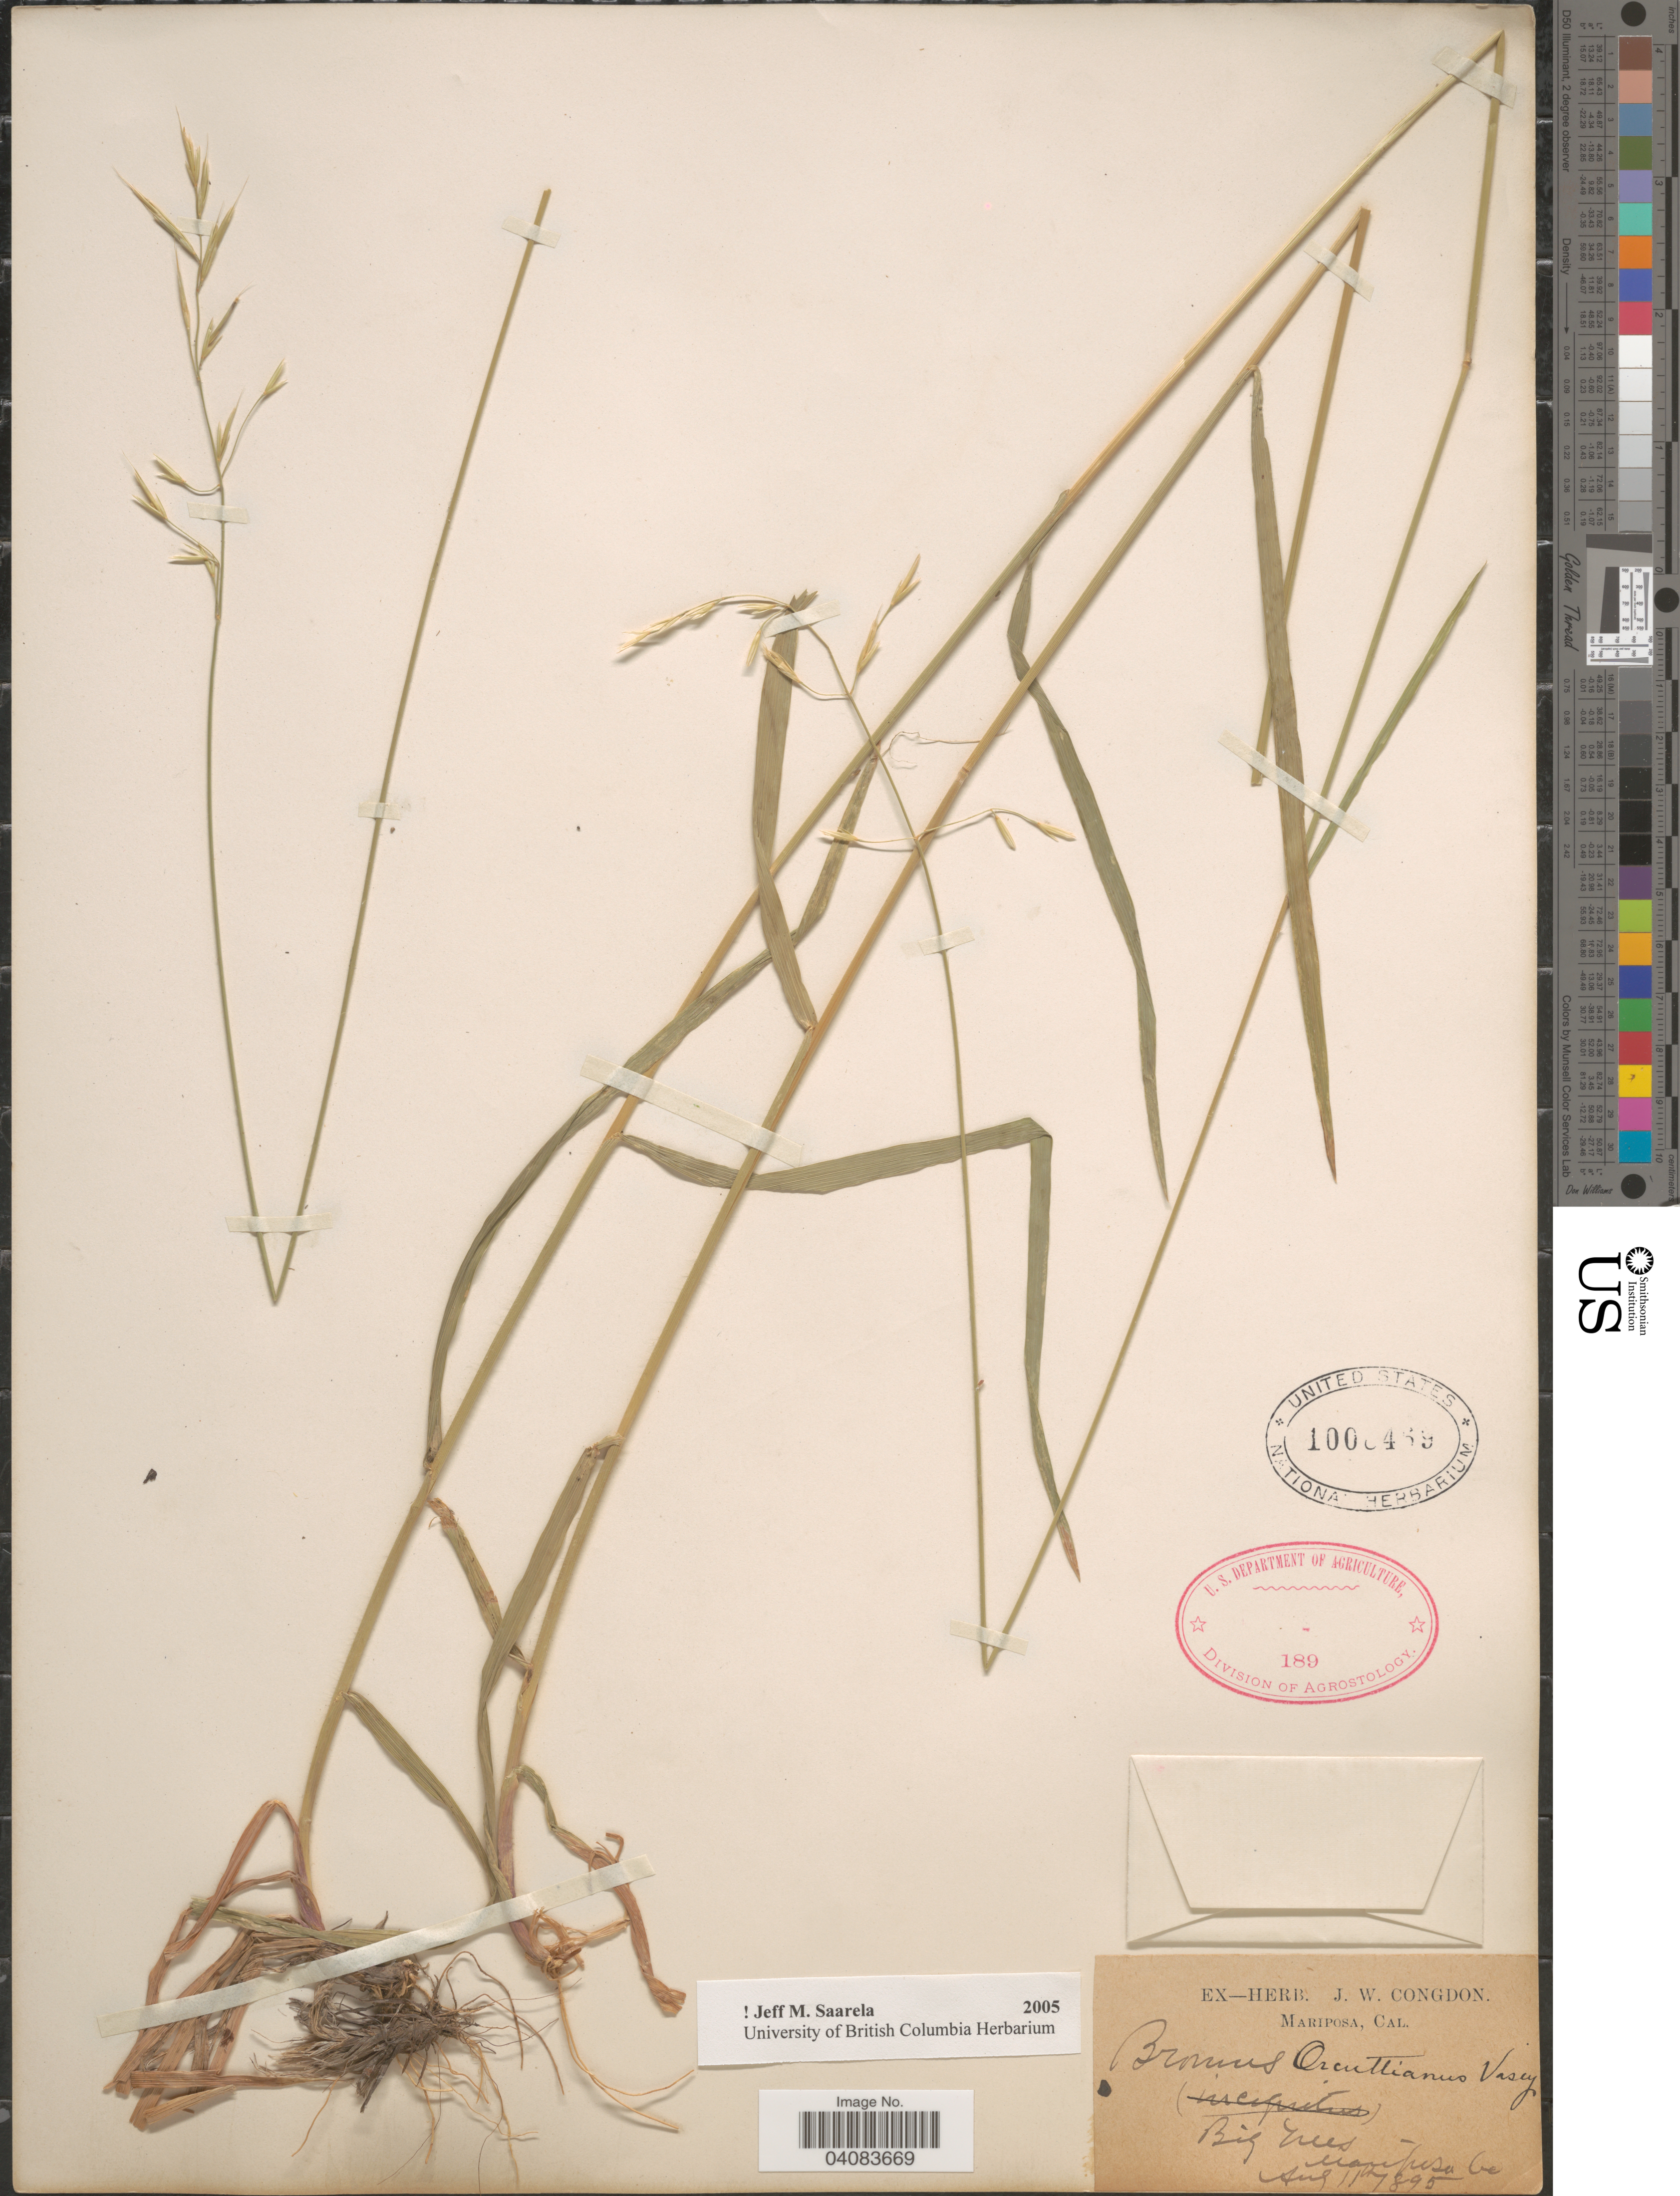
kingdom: Plantae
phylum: Tracheophyta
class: Liliopsida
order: Poales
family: Poaceae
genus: Bromus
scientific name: Bromus orcuttianus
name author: Vasey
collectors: ex herb. J. W. Congdon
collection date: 1895-08-11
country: United States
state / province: California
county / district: Mariposa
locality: Big Trees. Mariposa Co.